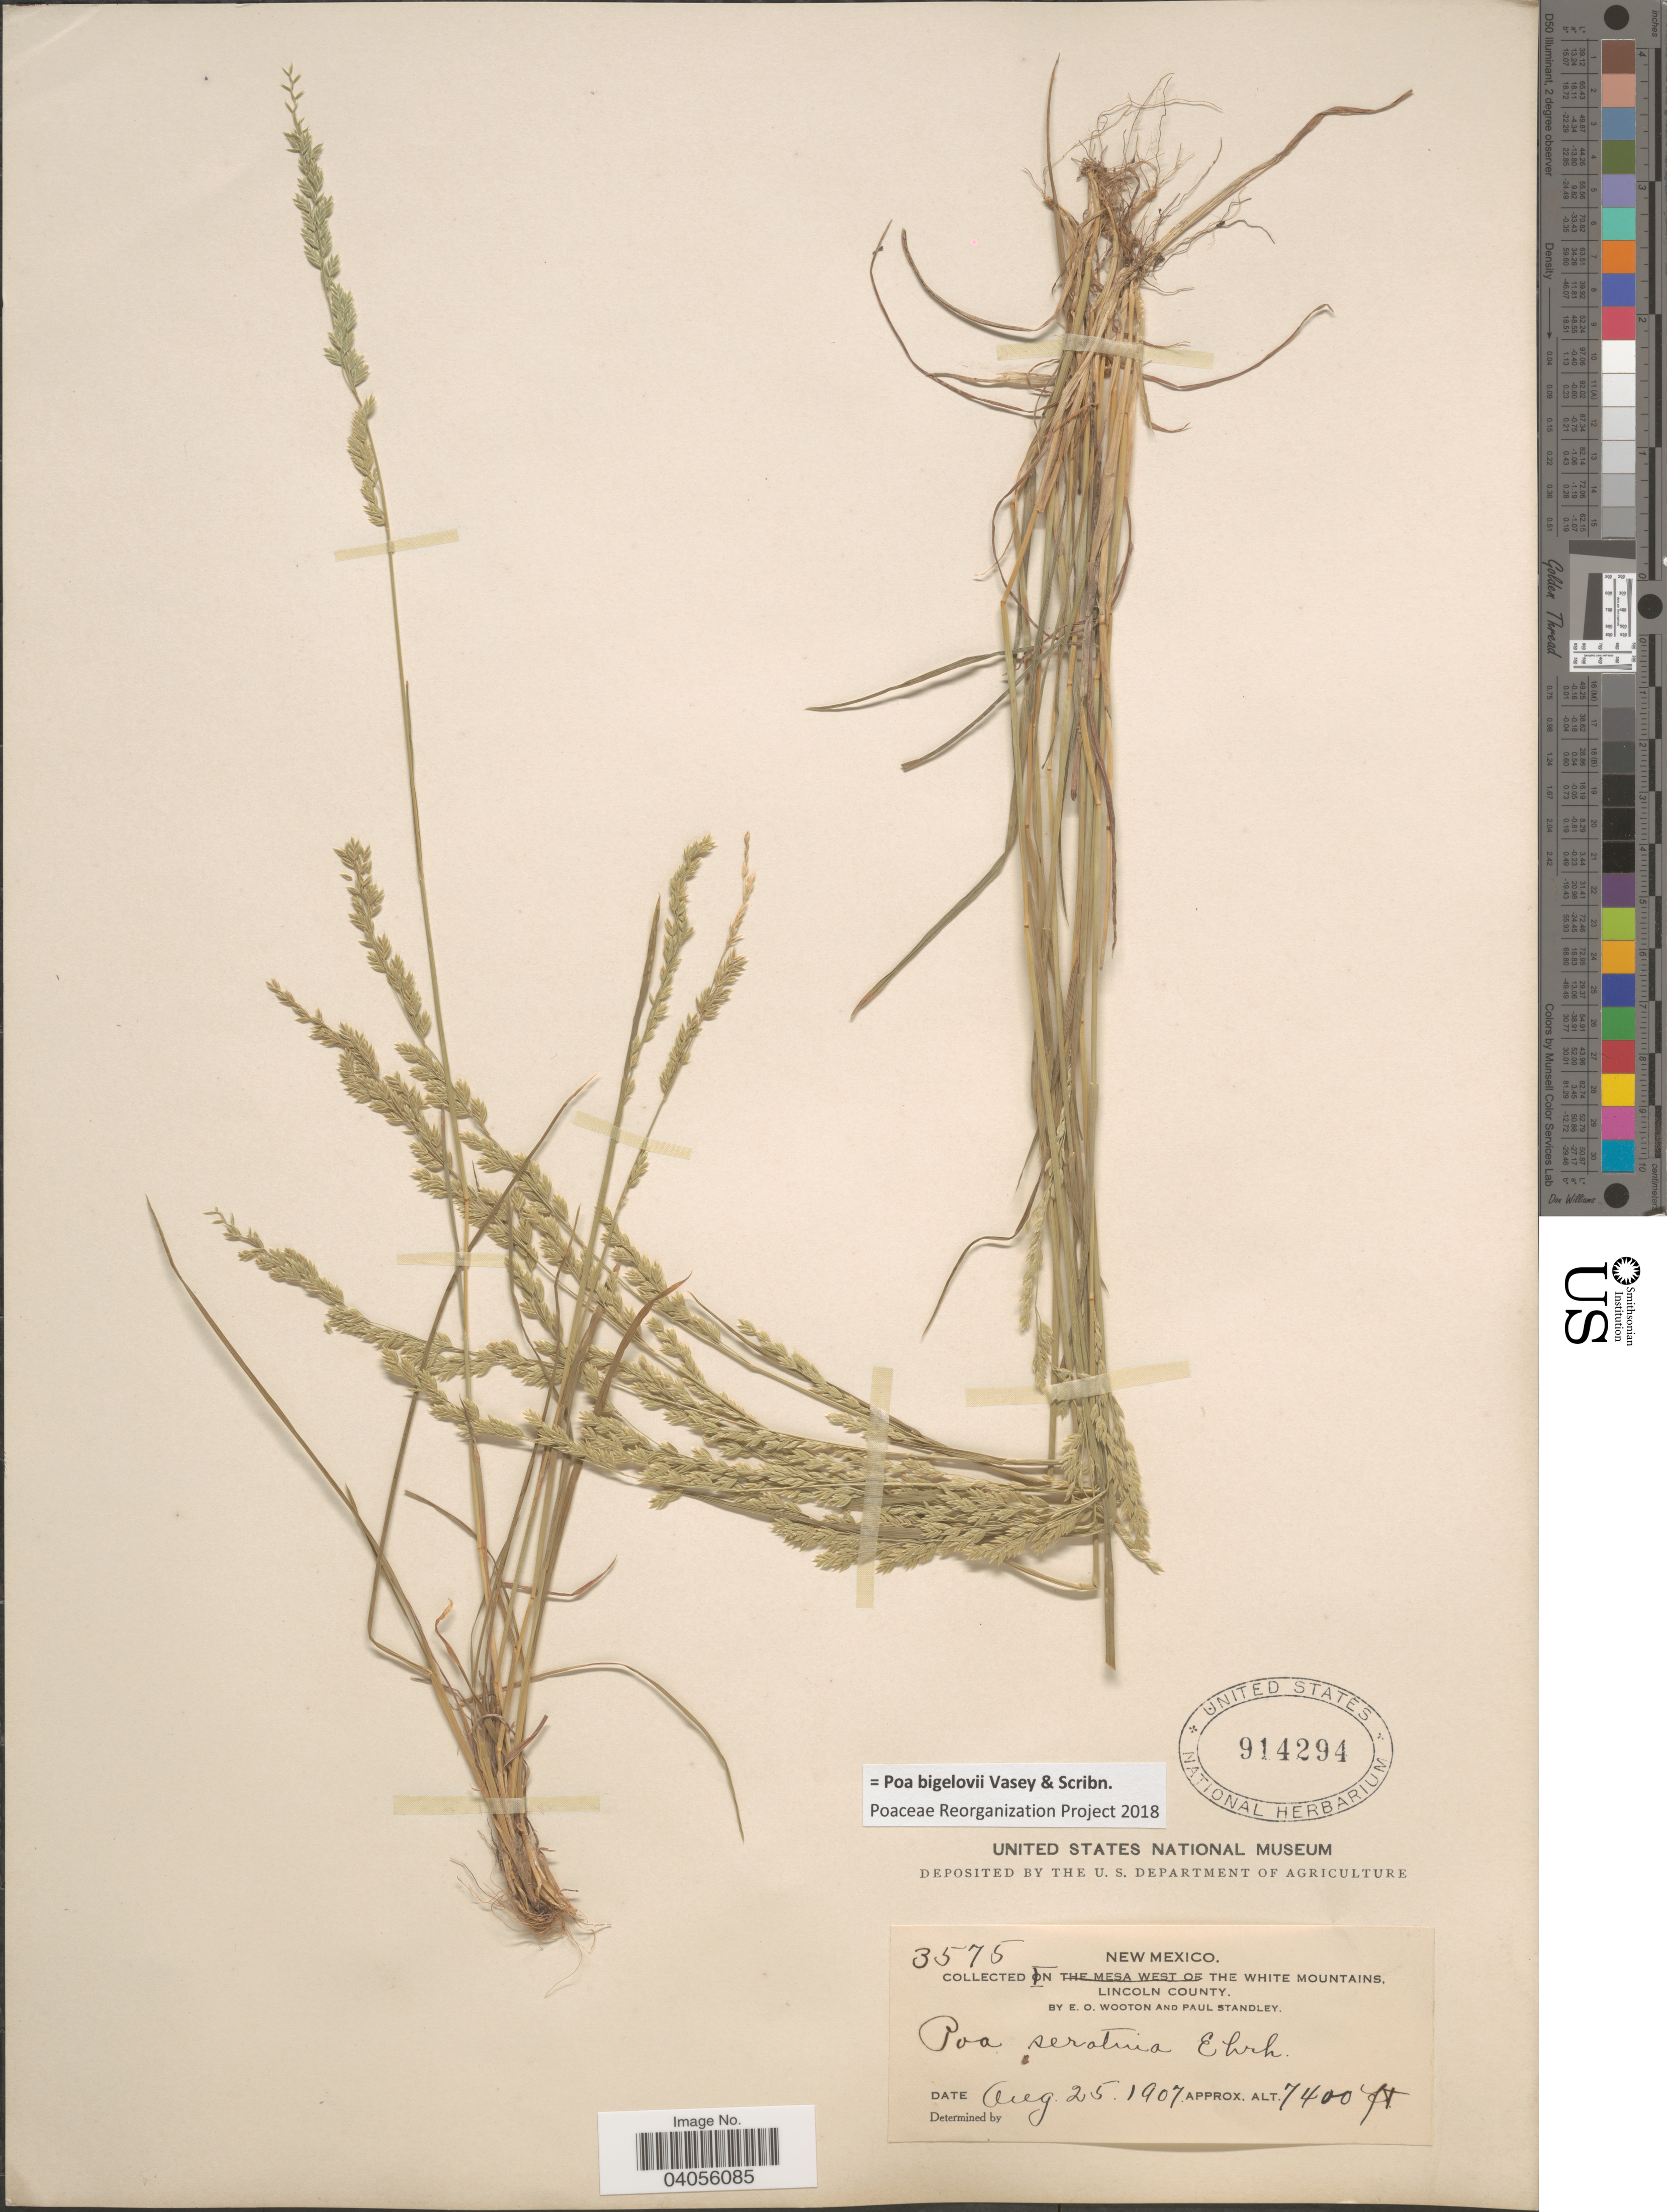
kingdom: Plantae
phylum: Tracheophyta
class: Liliopsida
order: Poales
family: Poaceae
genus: Poa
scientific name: Poa bigelovii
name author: Vasey & Scribn.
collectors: E. O. Wooton & P. C. Standley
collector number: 3575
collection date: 1907-08-25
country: United States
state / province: New Mexico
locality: In the Mesa West of White Mountains, Lincoln County.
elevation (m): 2256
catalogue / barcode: US 914294